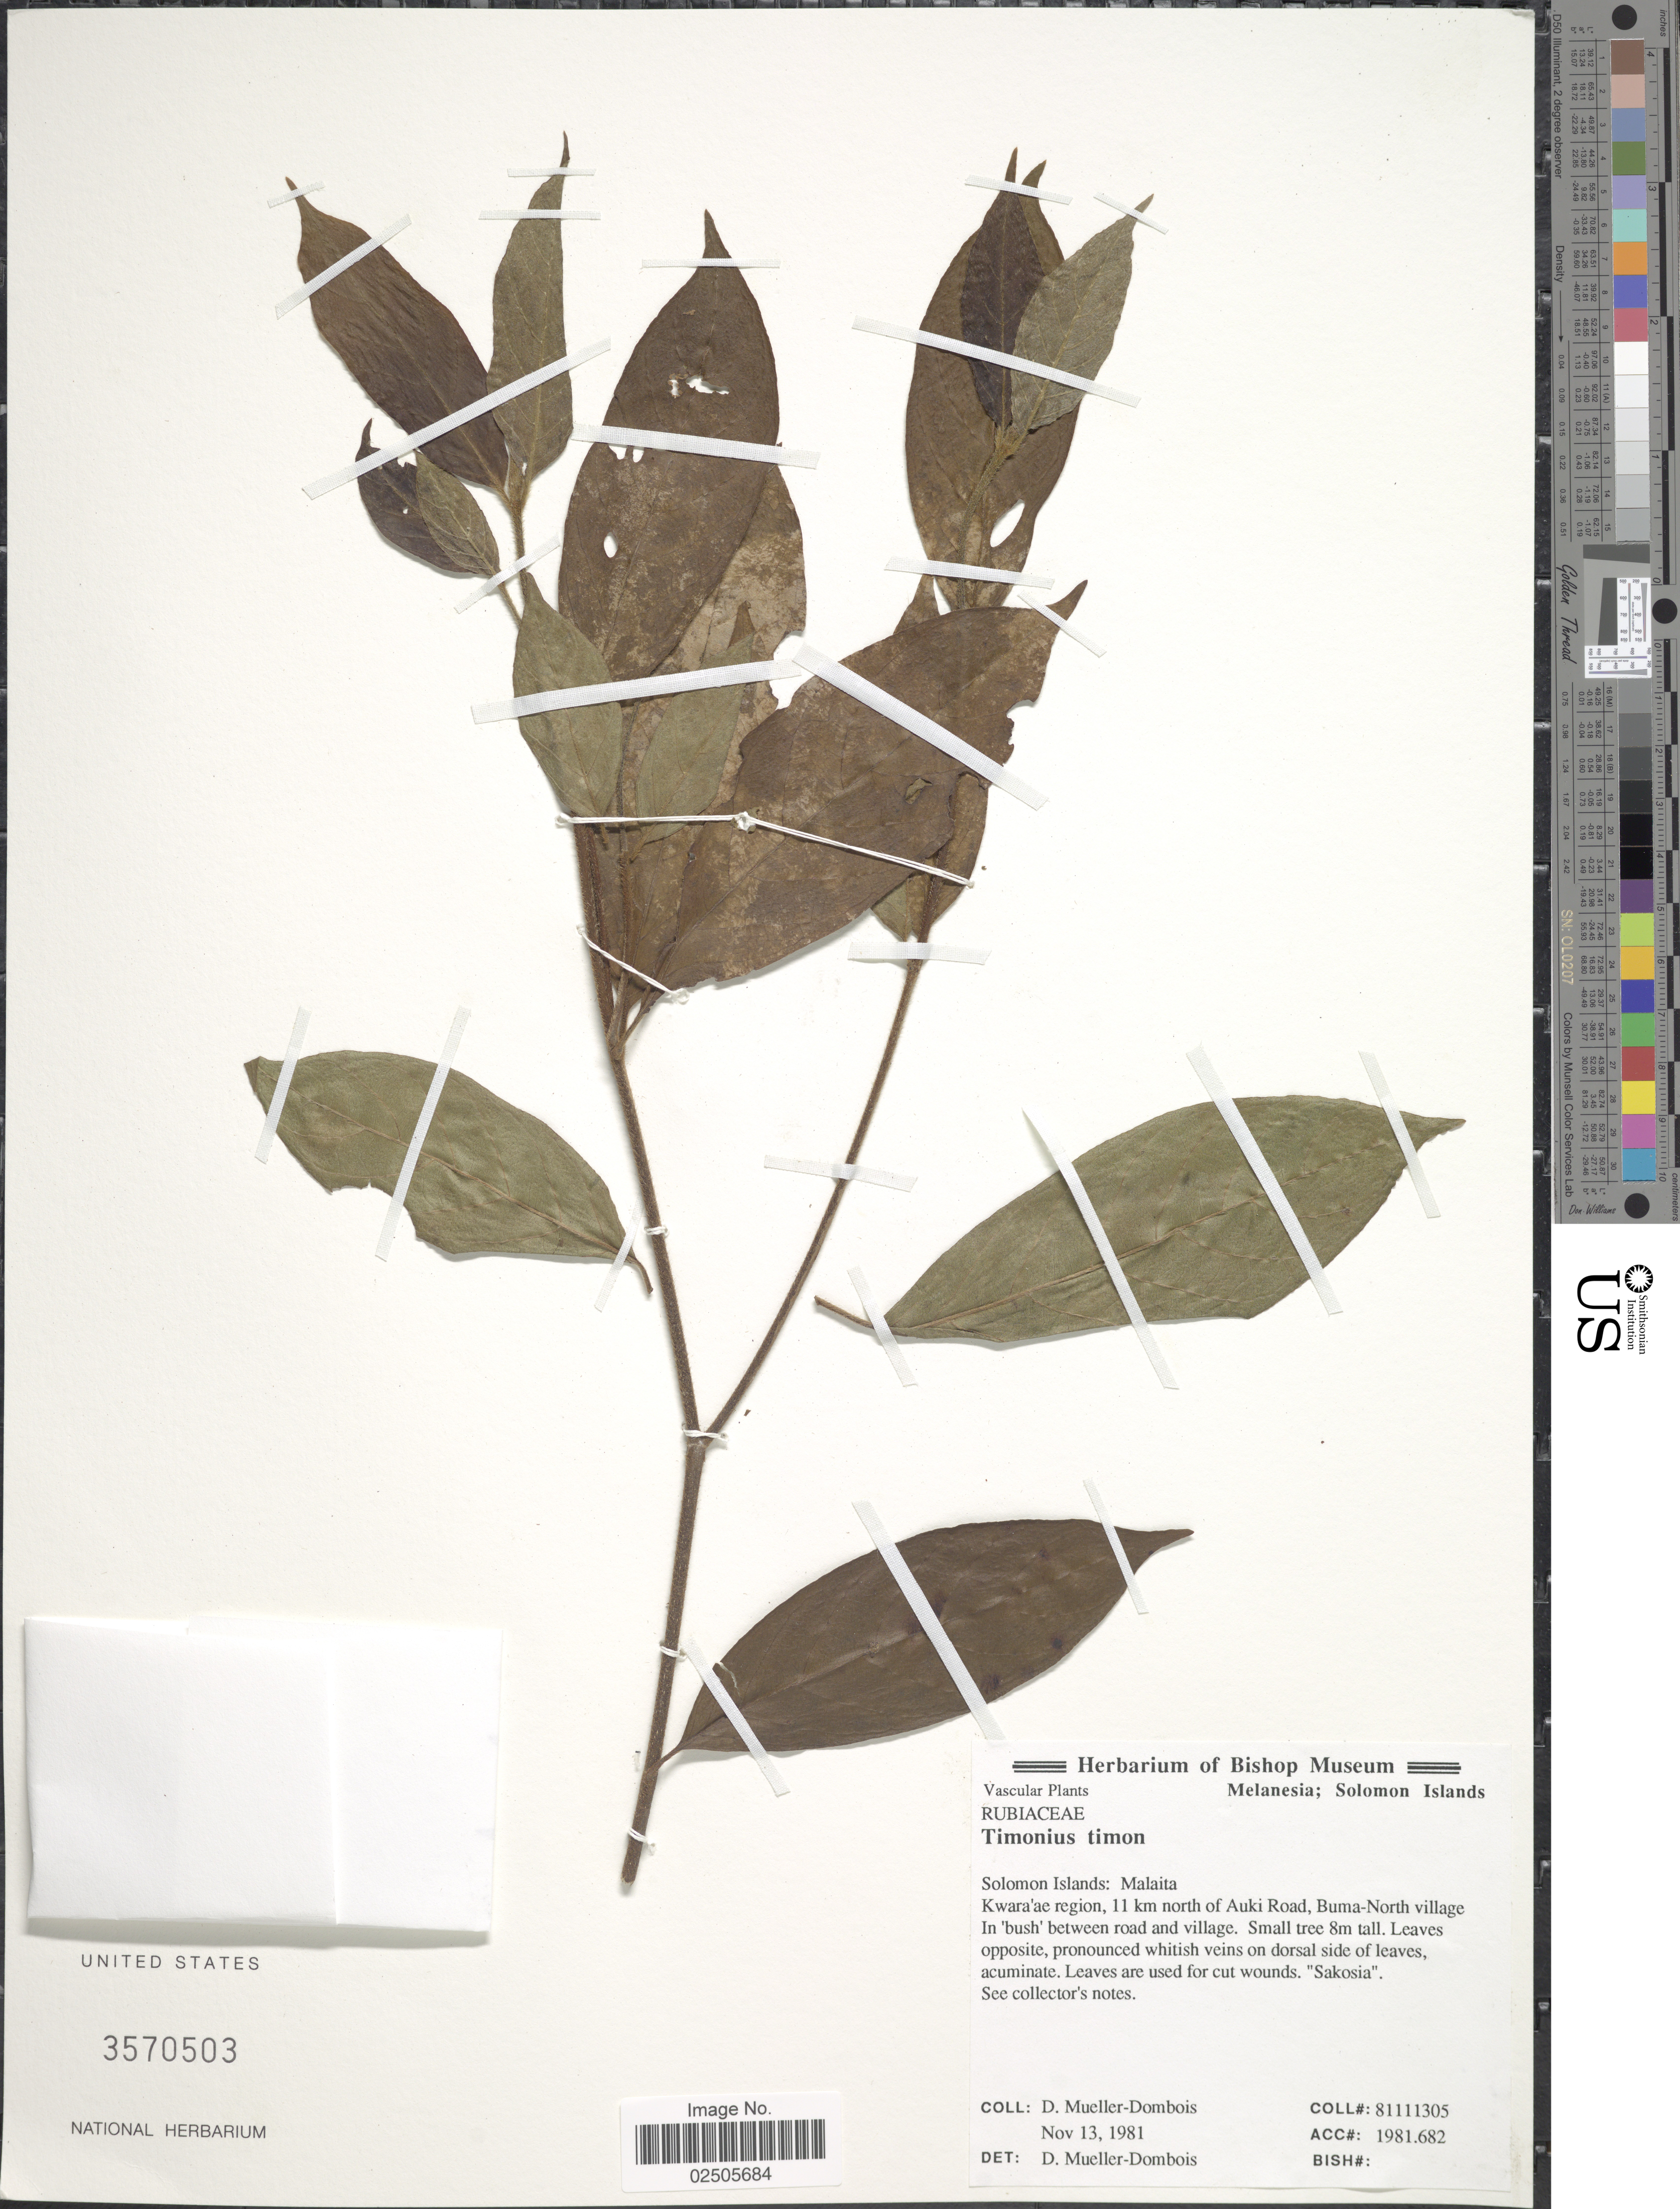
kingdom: Plantae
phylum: Tracheophyta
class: Magnoliopsida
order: Gentianales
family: Rubiaceae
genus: Timonius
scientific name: Timonius timon var. timon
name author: (Spreng.) Merr.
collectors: D. Mueller-Dombois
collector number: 81111305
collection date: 1981-11-13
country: Solomon Islands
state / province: Solomon Islands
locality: Malaita, Kwara'ae region, 11 km north of Auki Road, Buma-North village In 'bush' between road and village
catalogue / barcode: US 3570503